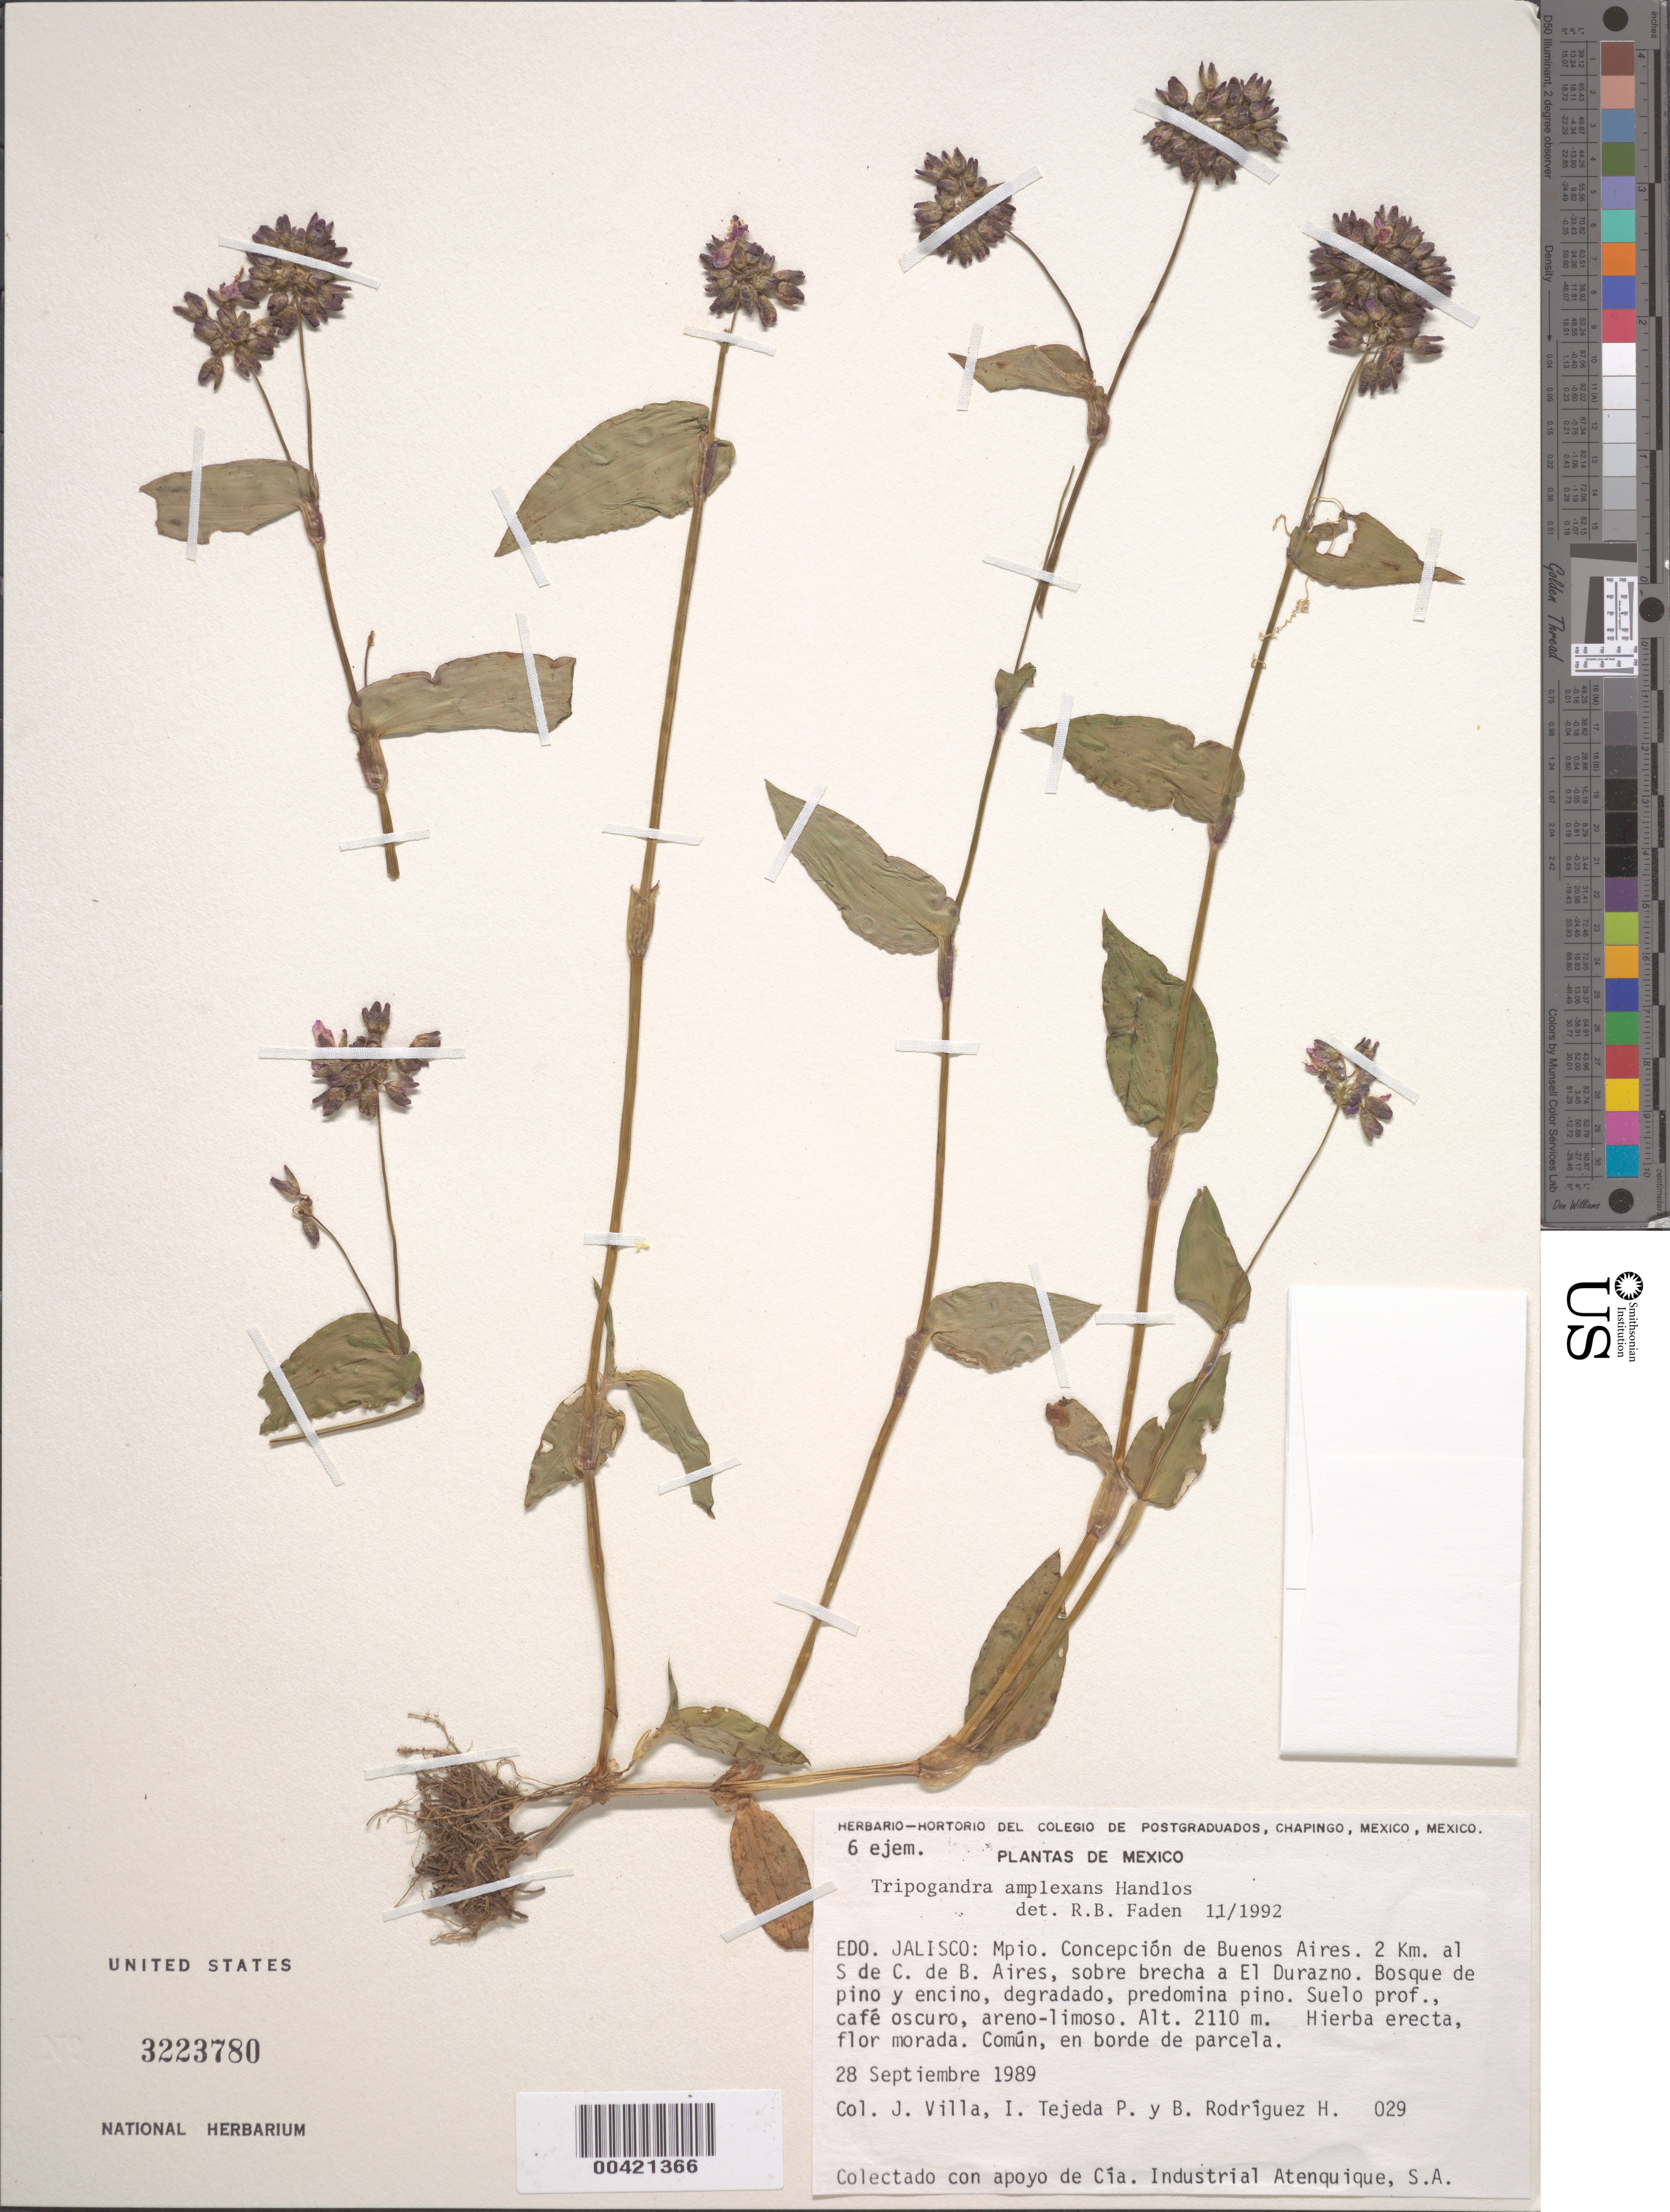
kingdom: Plantae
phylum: Tracheophyta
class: Liliopsida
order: Commelinales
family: Commelinaceae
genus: Tripogandra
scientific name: Tripogandra amplexans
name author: Handlos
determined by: Faden, Robert B., (US), Smithsonian Institution - National Museum of Natural History (UNITED STATES)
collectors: J. Villa C., I. Tejeda P. & B. Rodriguez H.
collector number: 029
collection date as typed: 28 Sep 1989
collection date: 1989-09-28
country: Mexico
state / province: Jalisco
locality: Gomez Farias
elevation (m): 2110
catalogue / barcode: US 3223780